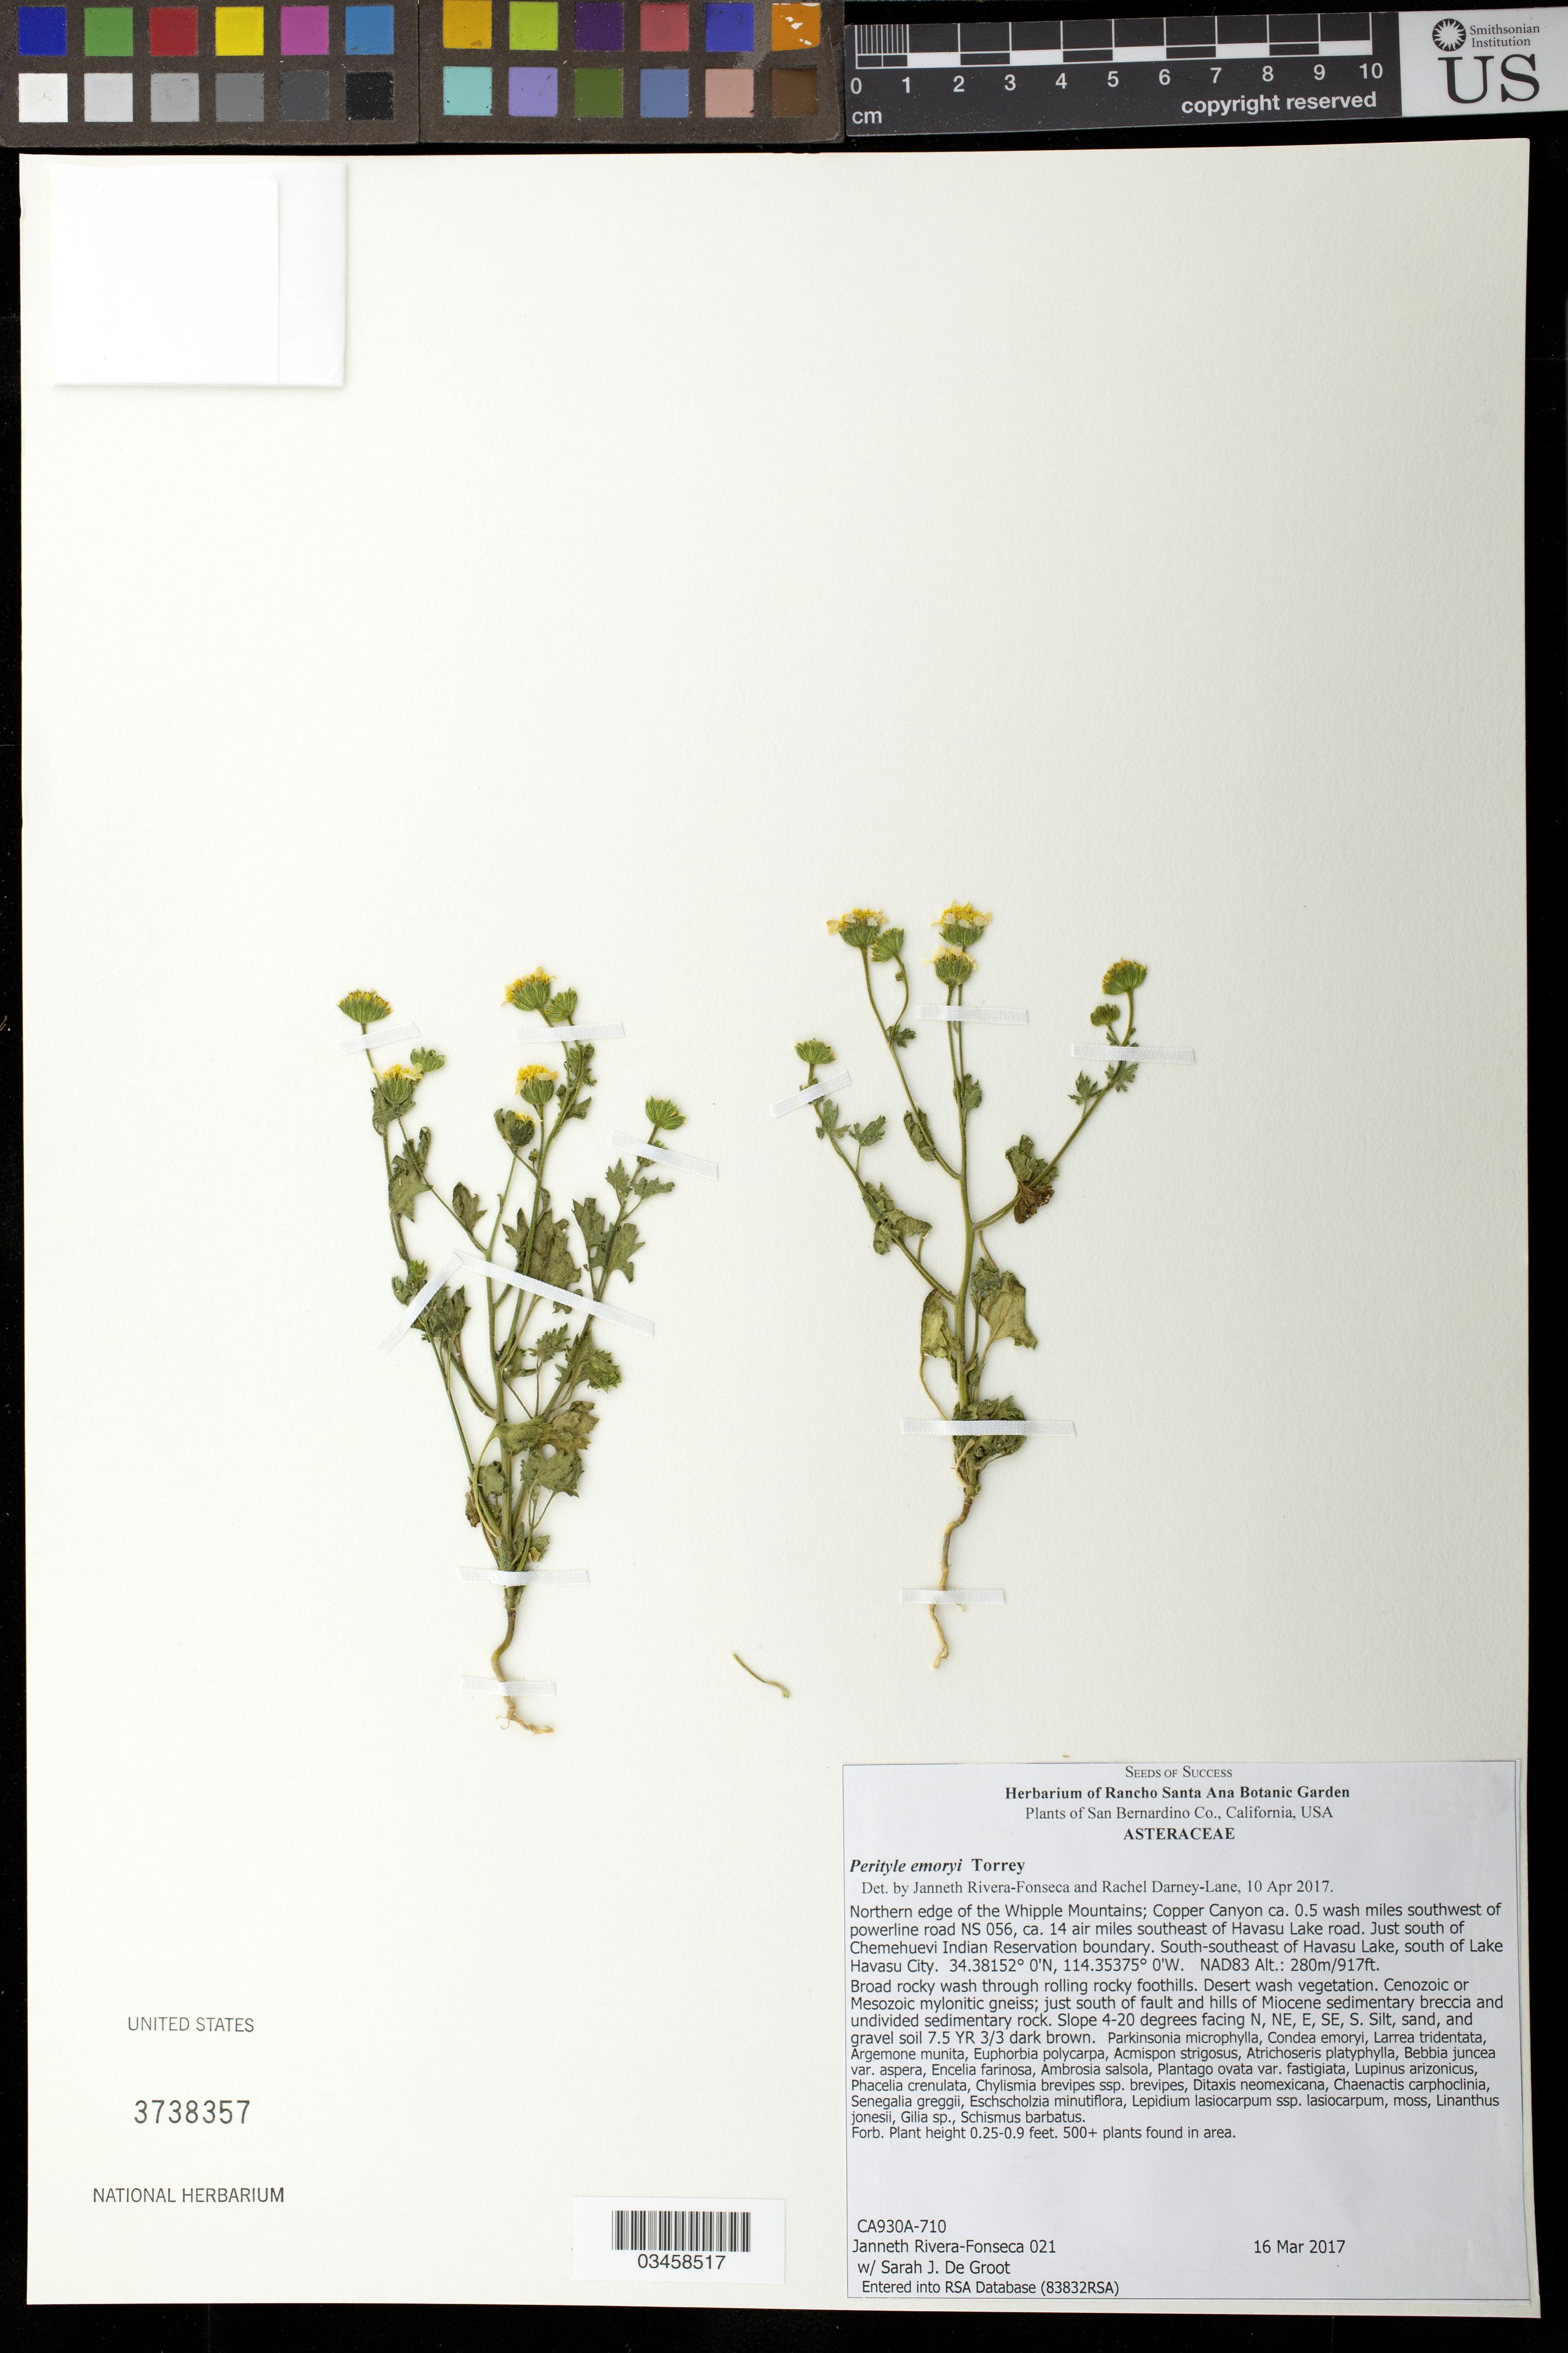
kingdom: Plantae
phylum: Tracheophyta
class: Magnoliopsida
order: Asterales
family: Asteraceae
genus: Perityle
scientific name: Perityle emoryi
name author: Torr.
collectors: J. Rivera-Fonseca & S. De Groot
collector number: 021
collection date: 2017-03-16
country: United States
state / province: California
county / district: San Bernardino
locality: Northern edge of Whipple Mts, Cooper Canyon, 14 air mi. SE of Havasu Lake Road, S of Chemehuevi Indian Reservation boundary, S of Lake Havasu City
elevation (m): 280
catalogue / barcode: US 3738357